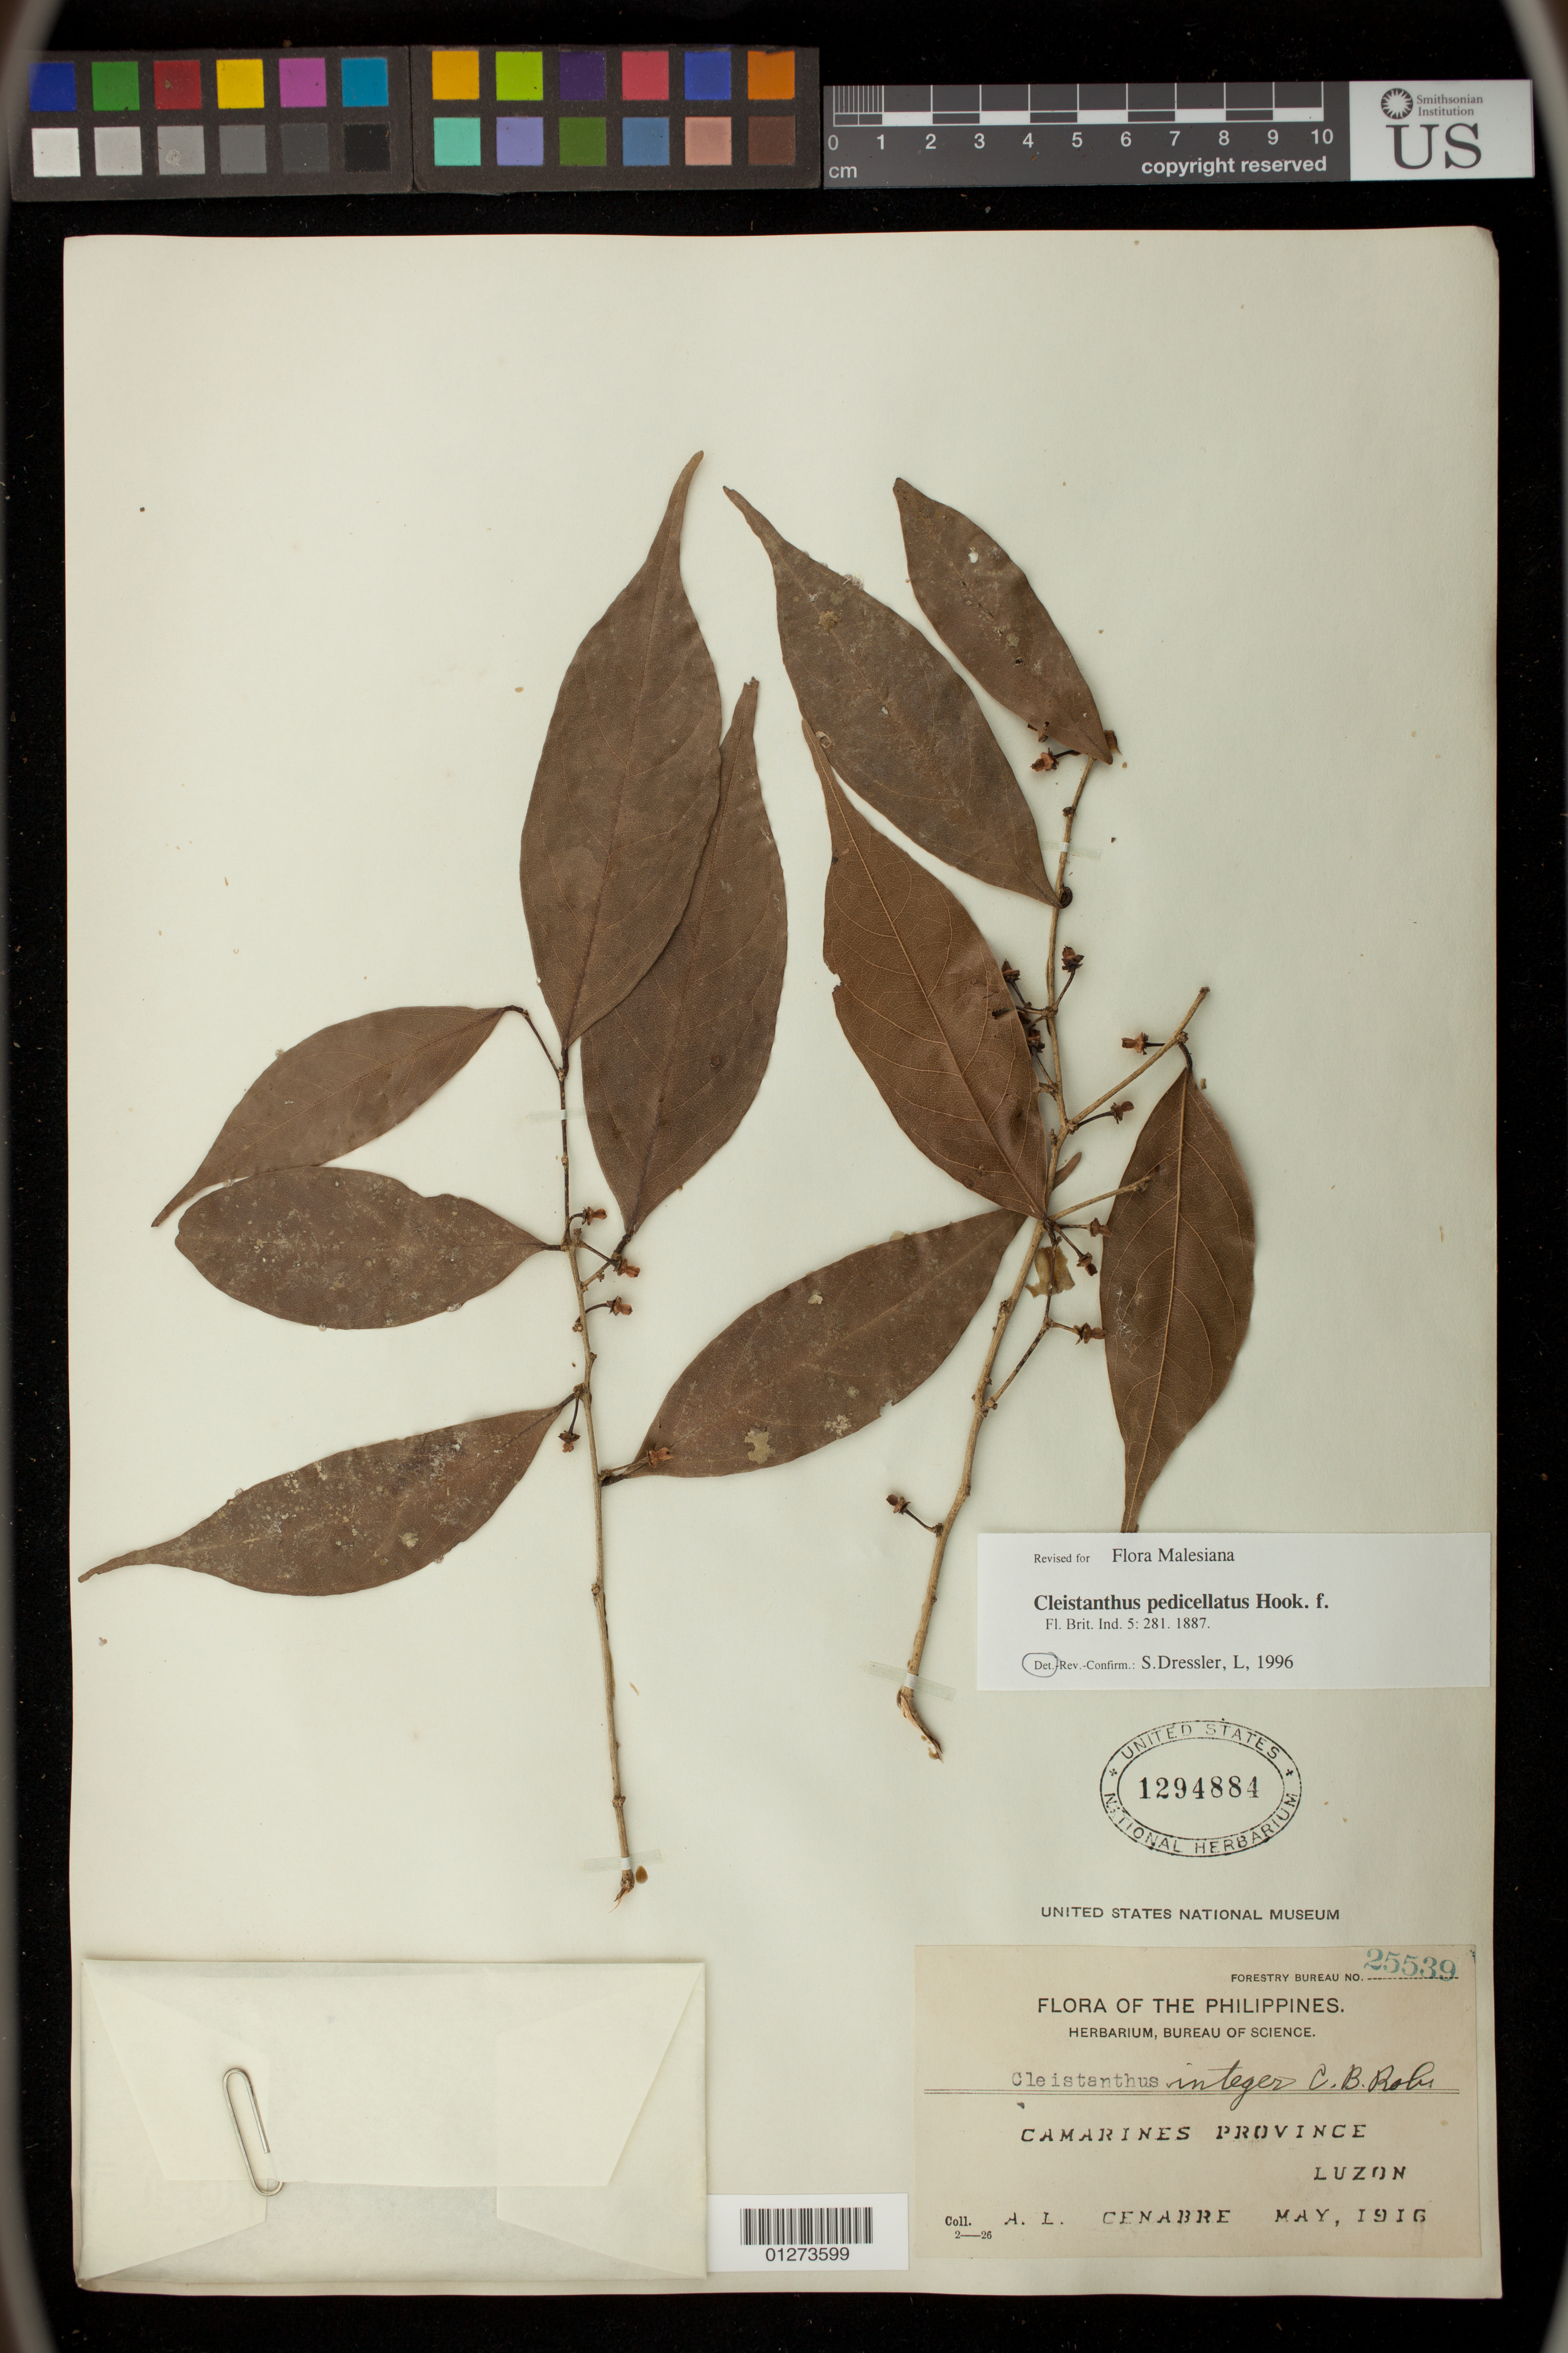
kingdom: Plantae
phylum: Tracheophyta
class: Magnoliopsida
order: Malpighiales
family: Phyllanthaceae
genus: Cleistanthus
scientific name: Cleistanthus pedicellatus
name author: Hook. f.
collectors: A. Cenabre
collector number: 25539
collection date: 1916-05-01/1916-05-31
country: Philippines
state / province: Bicol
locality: Camarines Sur. Province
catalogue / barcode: US 1294884